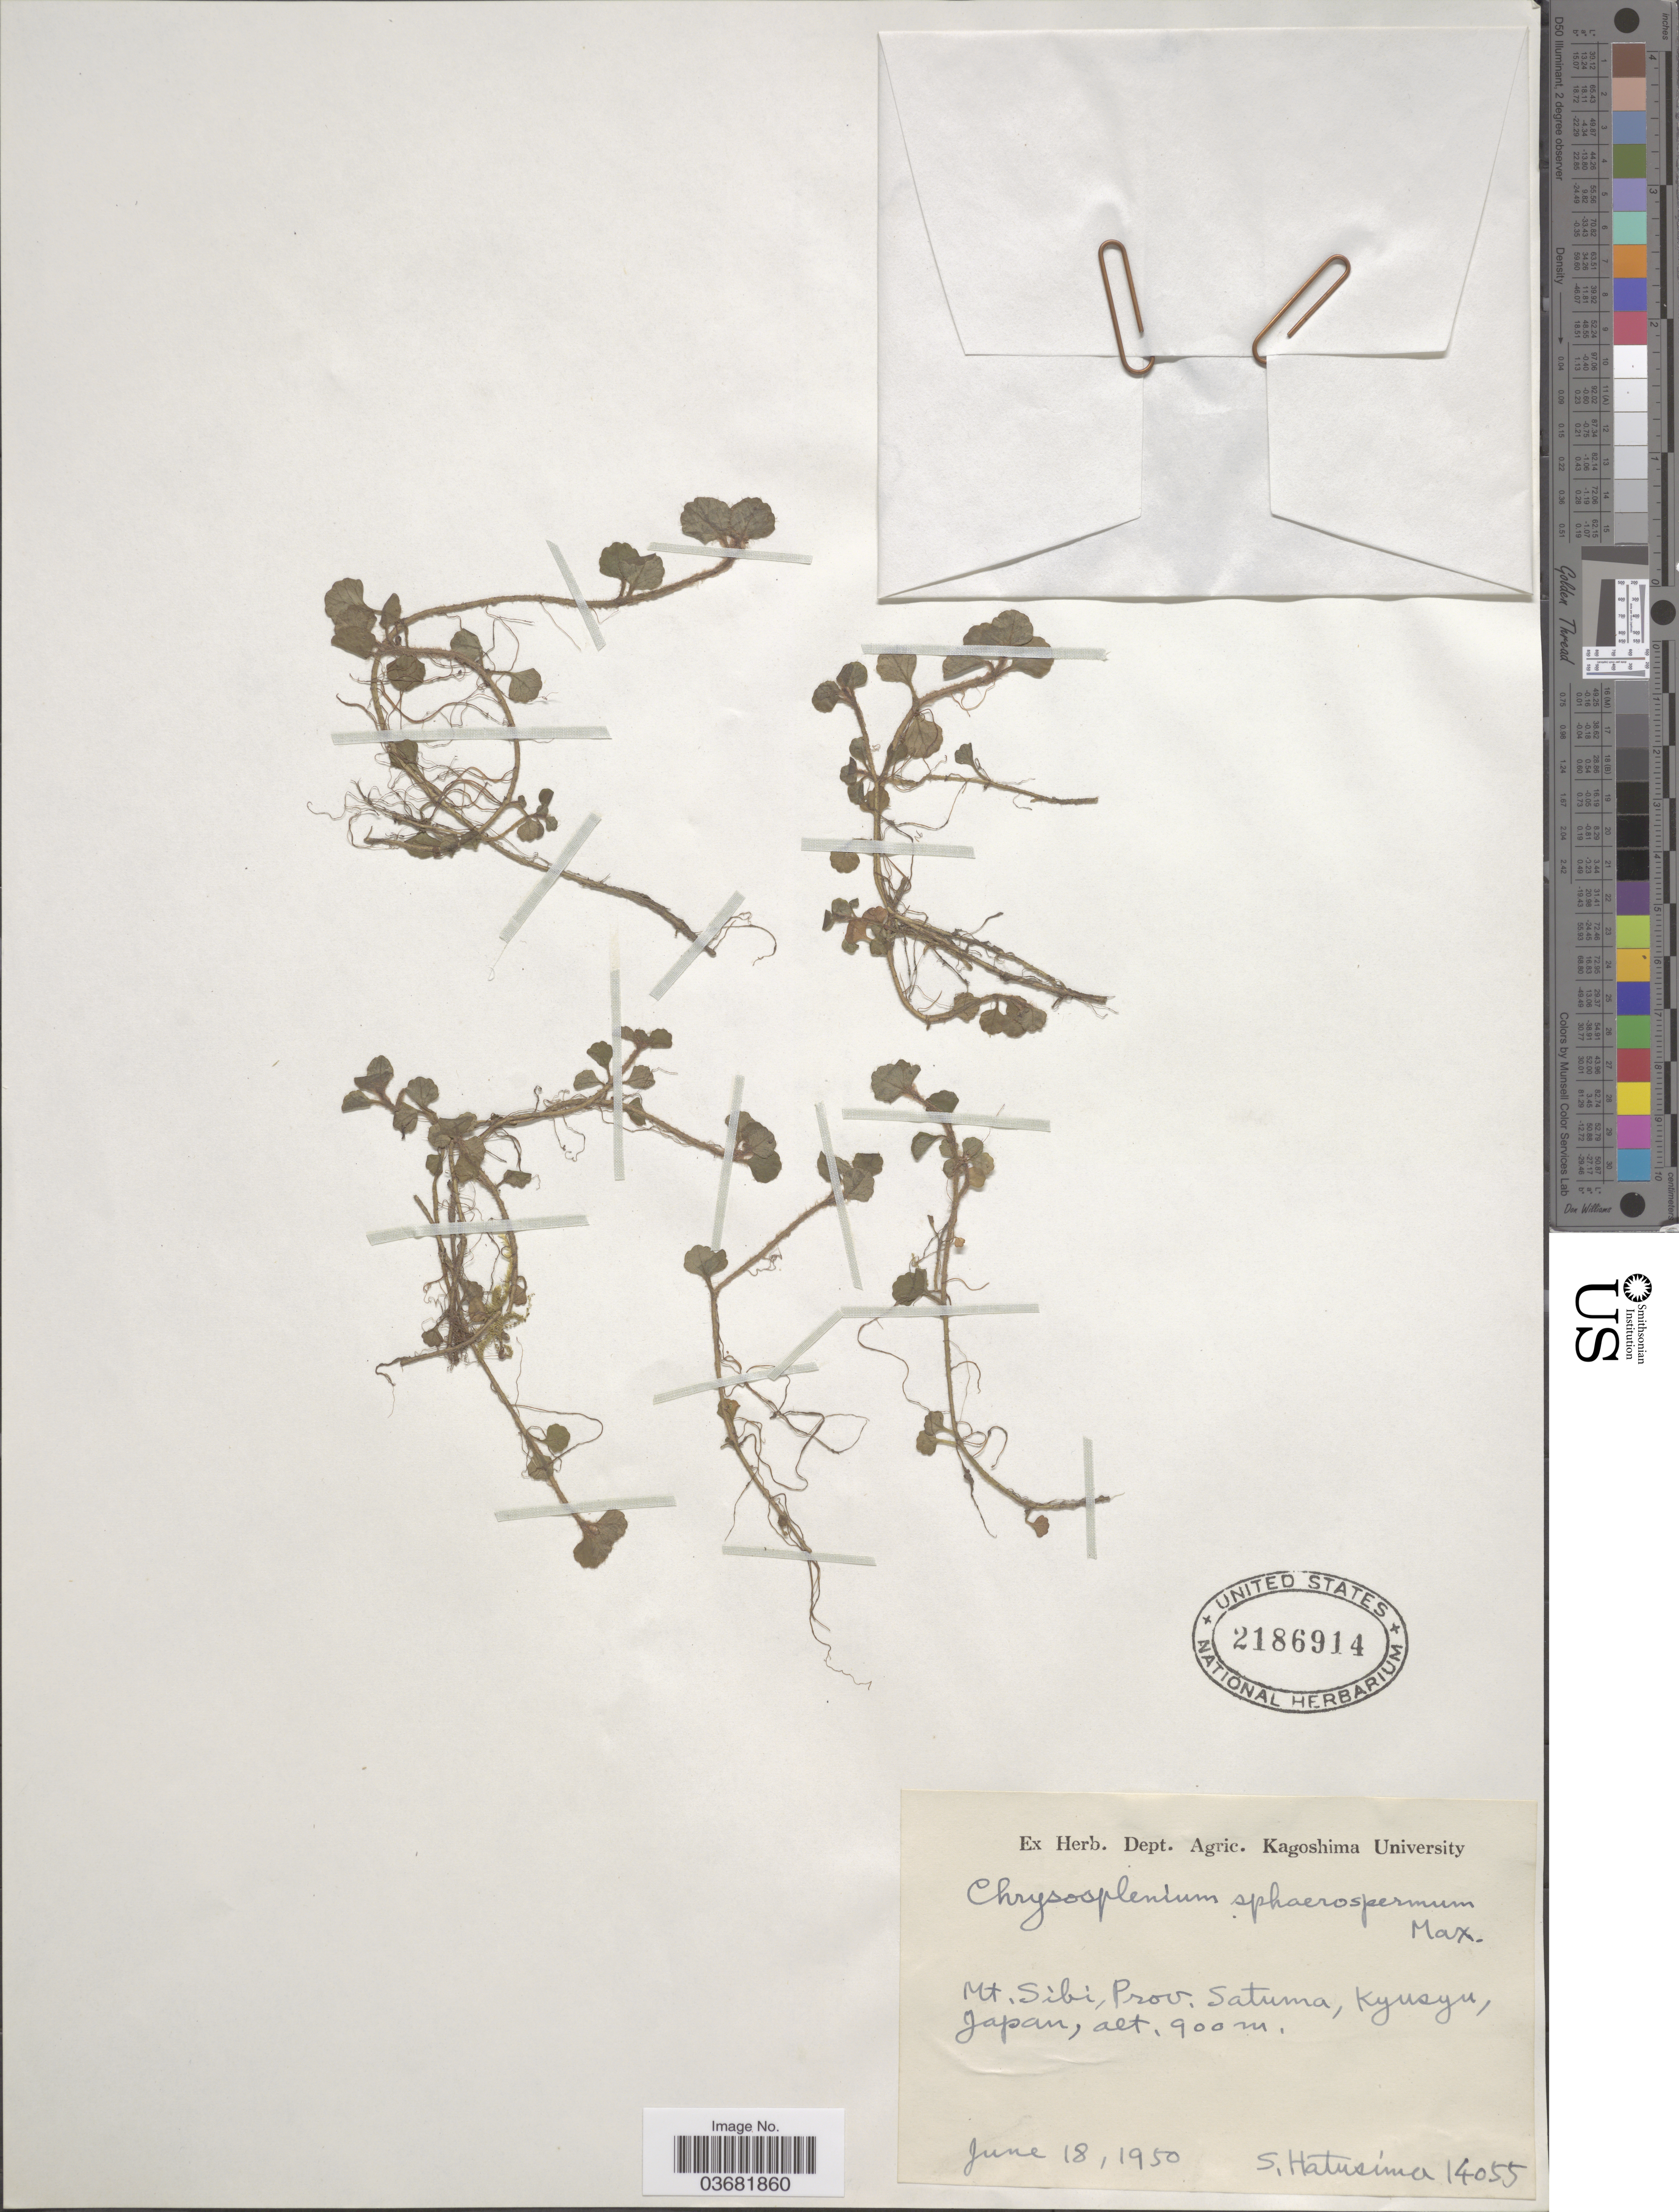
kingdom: Plantae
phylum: Tracheophyta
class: Magnoliopsida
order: Saxifragales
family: Saxifragaceae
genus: Chrysosplenium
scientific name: Chrysosplenium pilosum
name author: Maxim.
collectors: S. Hatusima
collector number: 14055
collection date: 1950-06-18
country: Japan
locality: Mt.Sibi, Prov. Satuma, Kyusyu.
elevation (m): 900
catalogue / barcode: US 2186914